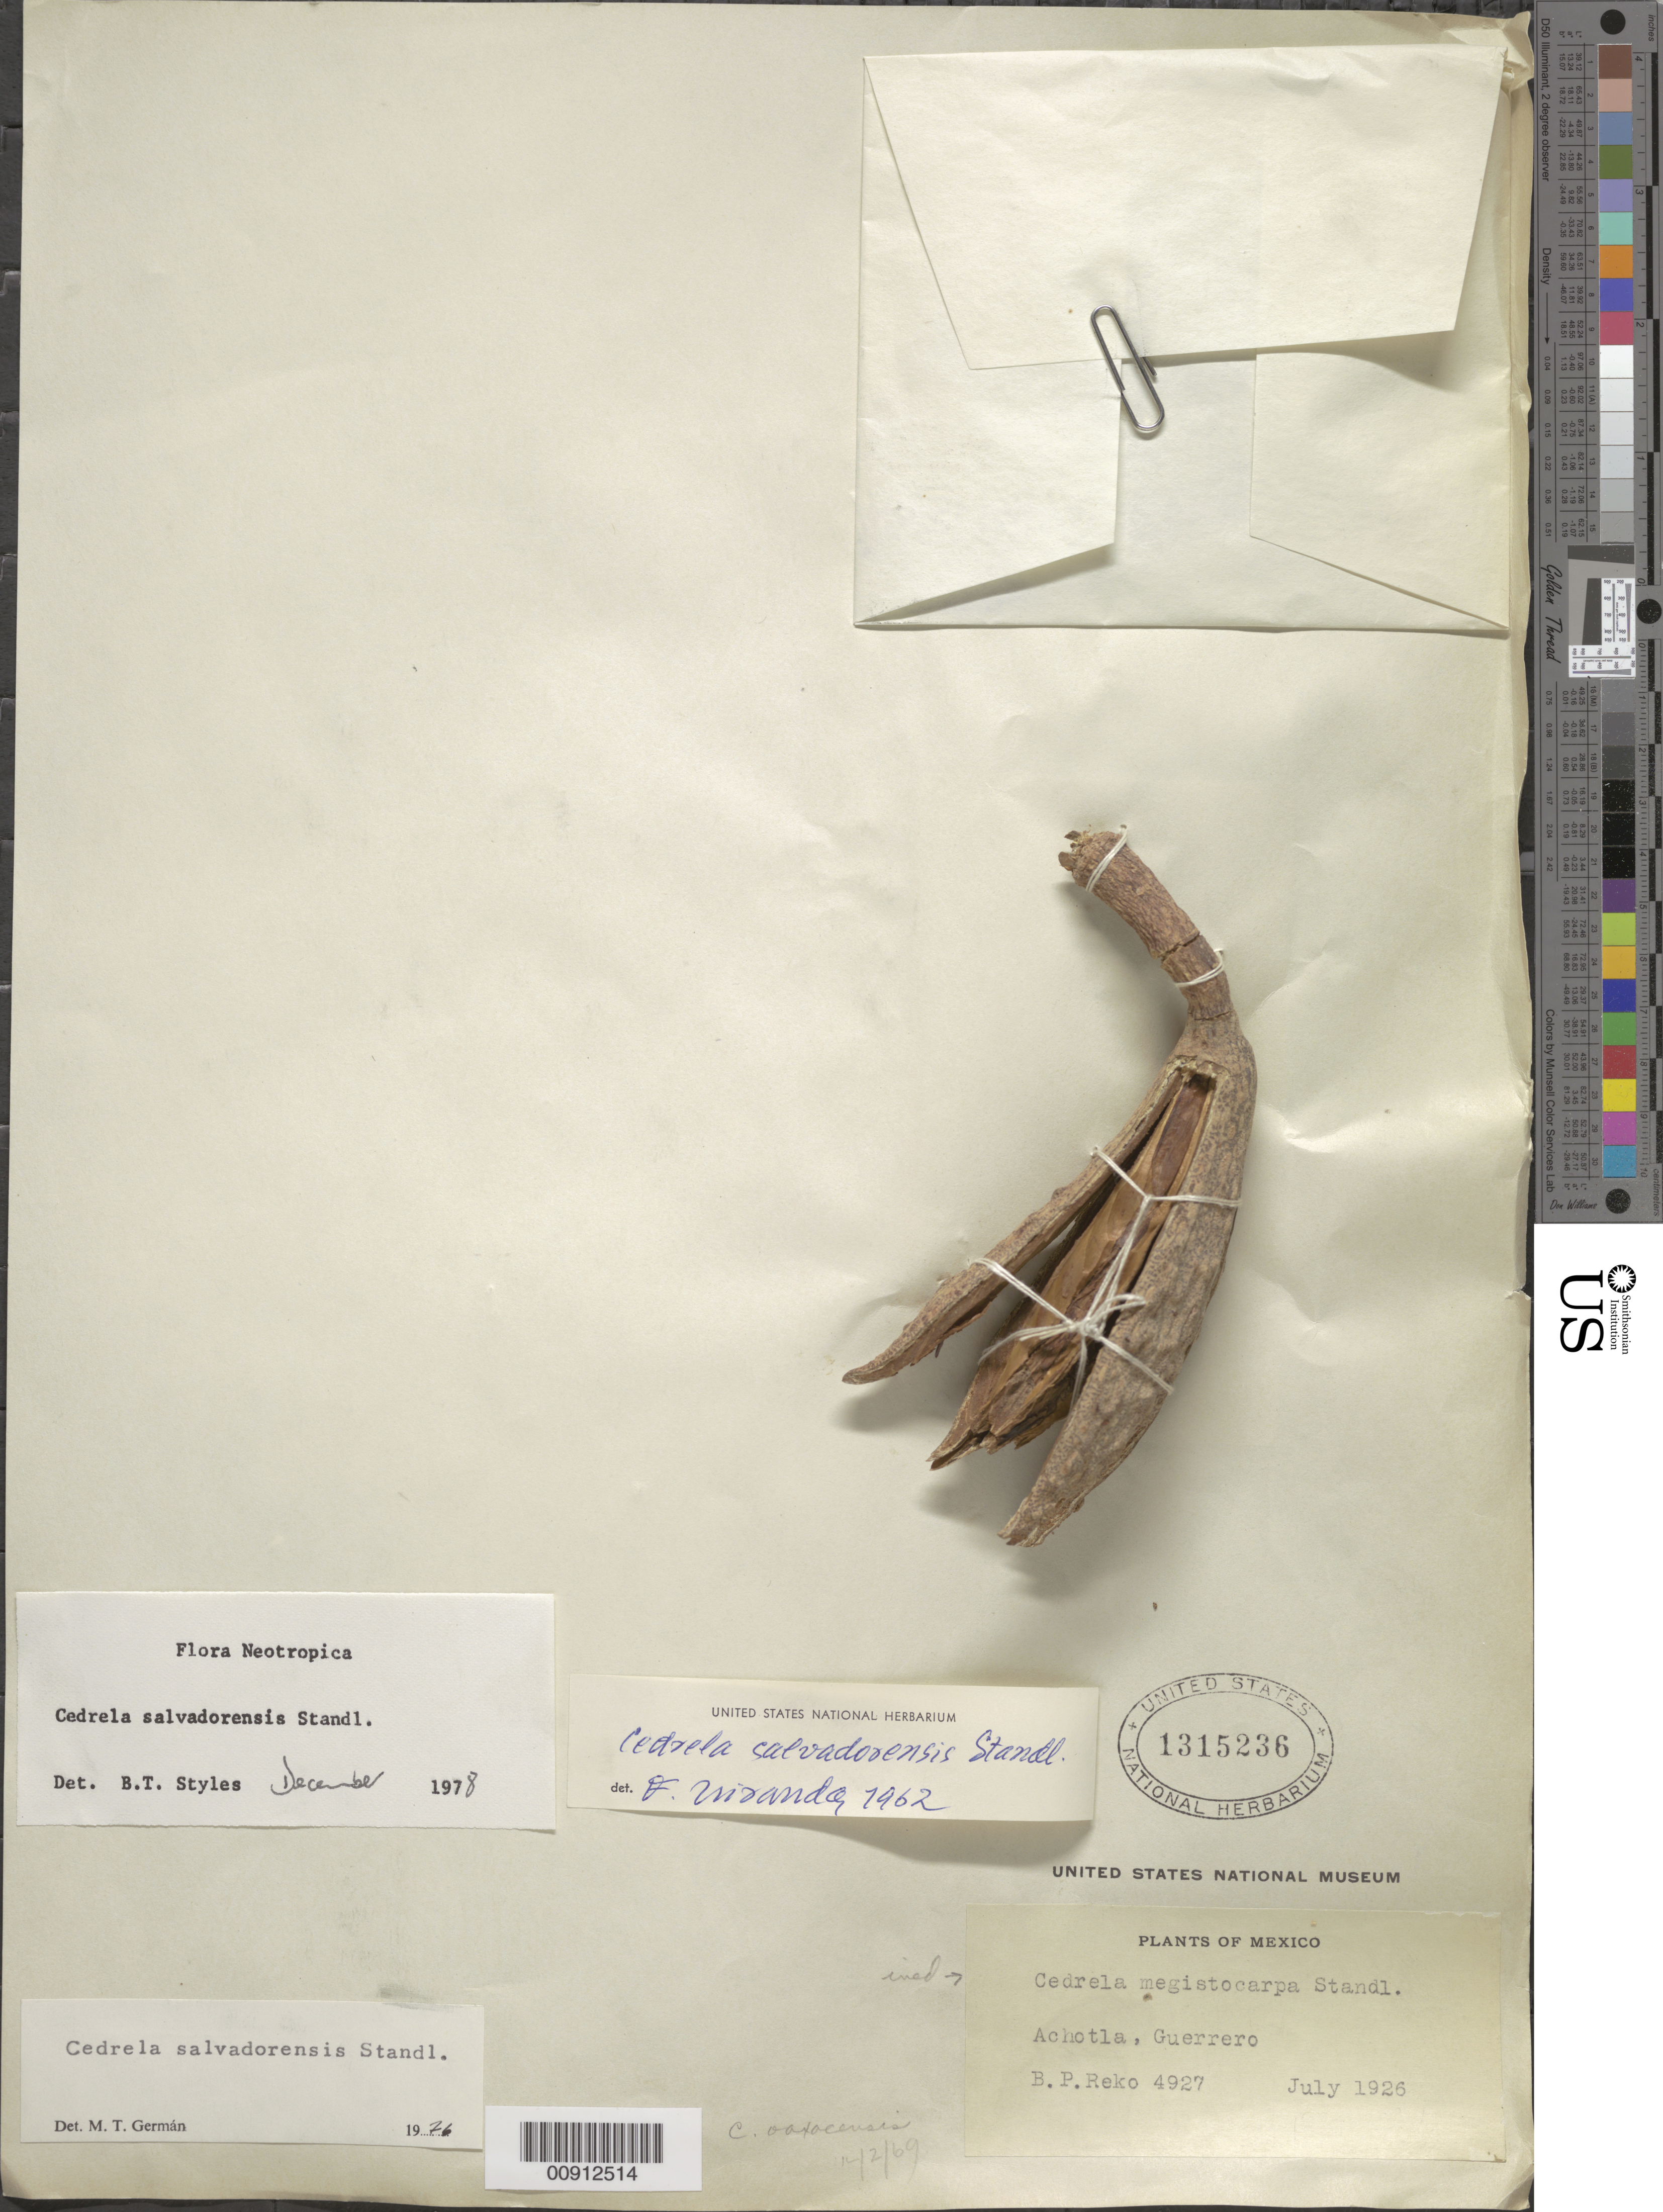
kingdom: Plantae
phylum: Tracheophyta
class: Magnoliopsida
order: Sapindales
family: Meliaceae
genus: Cedrela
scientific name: Cedrela salvadorensis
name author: Standl.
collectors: B. P. Reko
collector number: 4927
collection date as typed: Jul 1926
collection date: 1926-07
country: Mexico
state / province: Guerrero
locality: Achotla, Guerrero.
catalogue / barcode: US 1315236